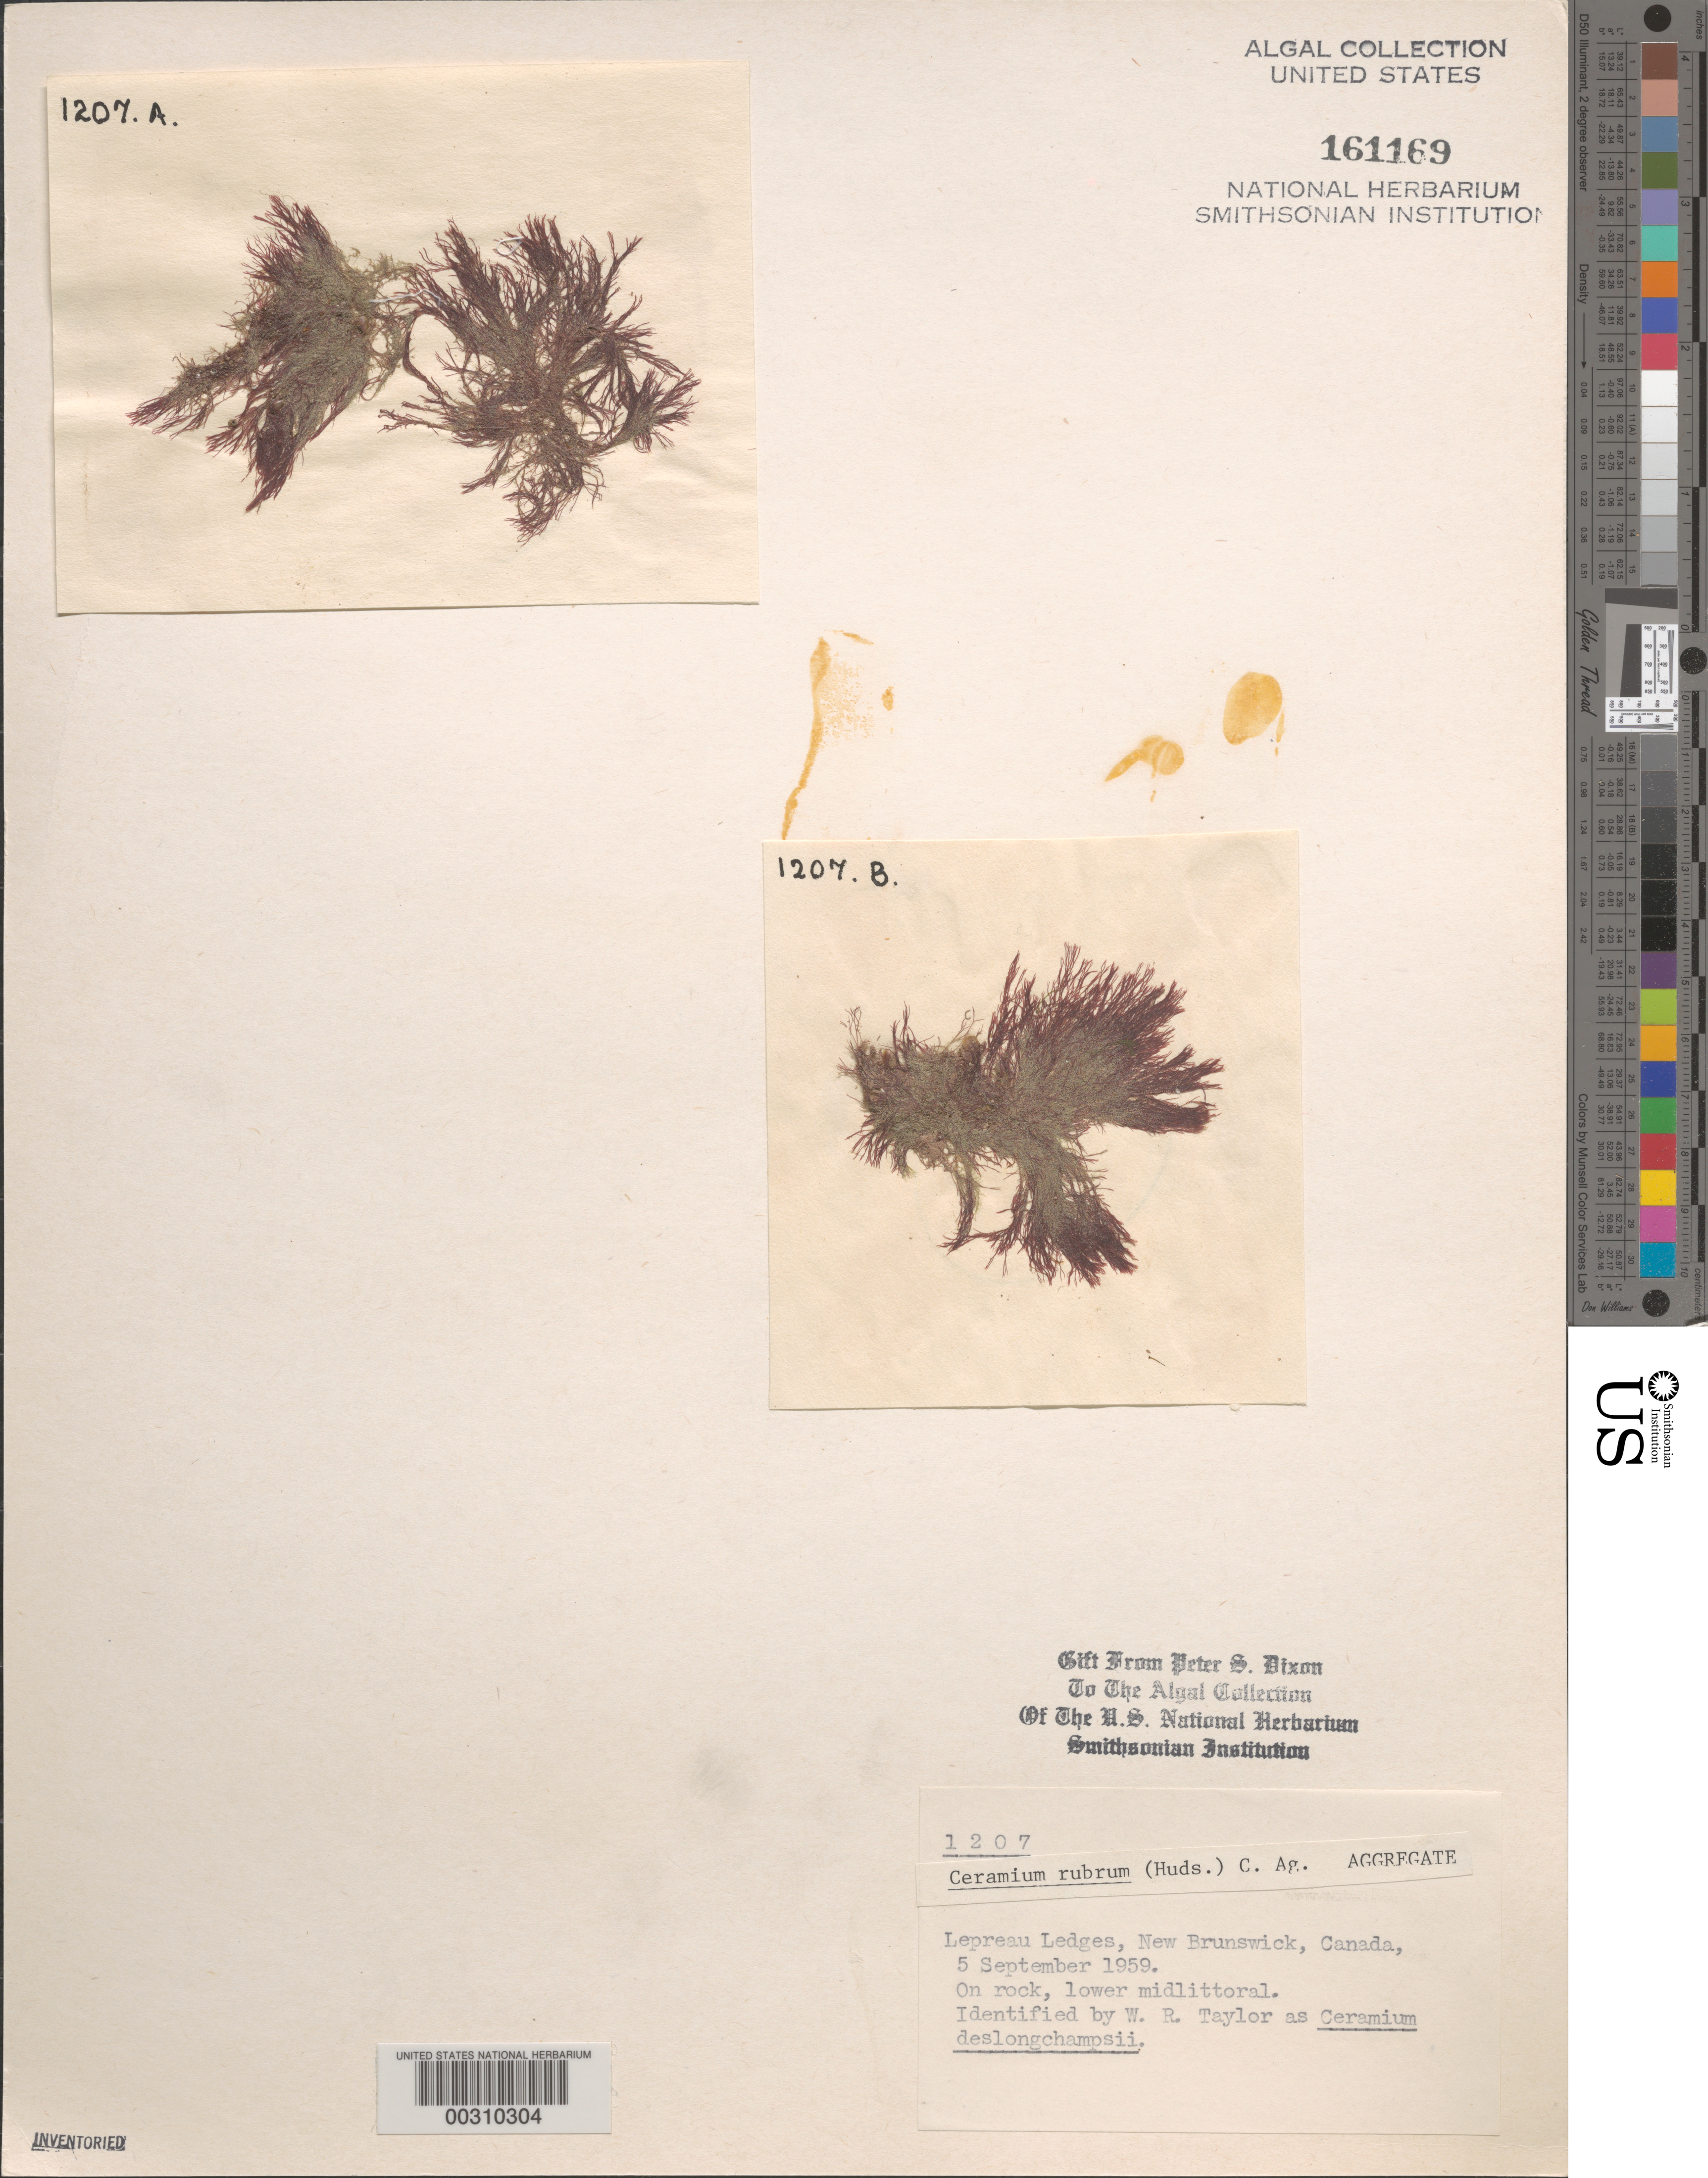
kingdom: Plantae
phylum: Rhodophyta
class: Florideophyceae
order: Ceramiales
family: Ceramiaceae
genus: Ceramium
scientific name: Ceramium rubrum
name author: C. Agardh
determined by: Dixon, P. S.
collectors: P. S. Dixon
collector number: PSD 1207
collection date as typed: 05 Sep 1959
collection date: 1959-09-05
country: Canada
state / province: New Brunswick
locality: Lepreau ledges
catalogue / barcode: US 161169